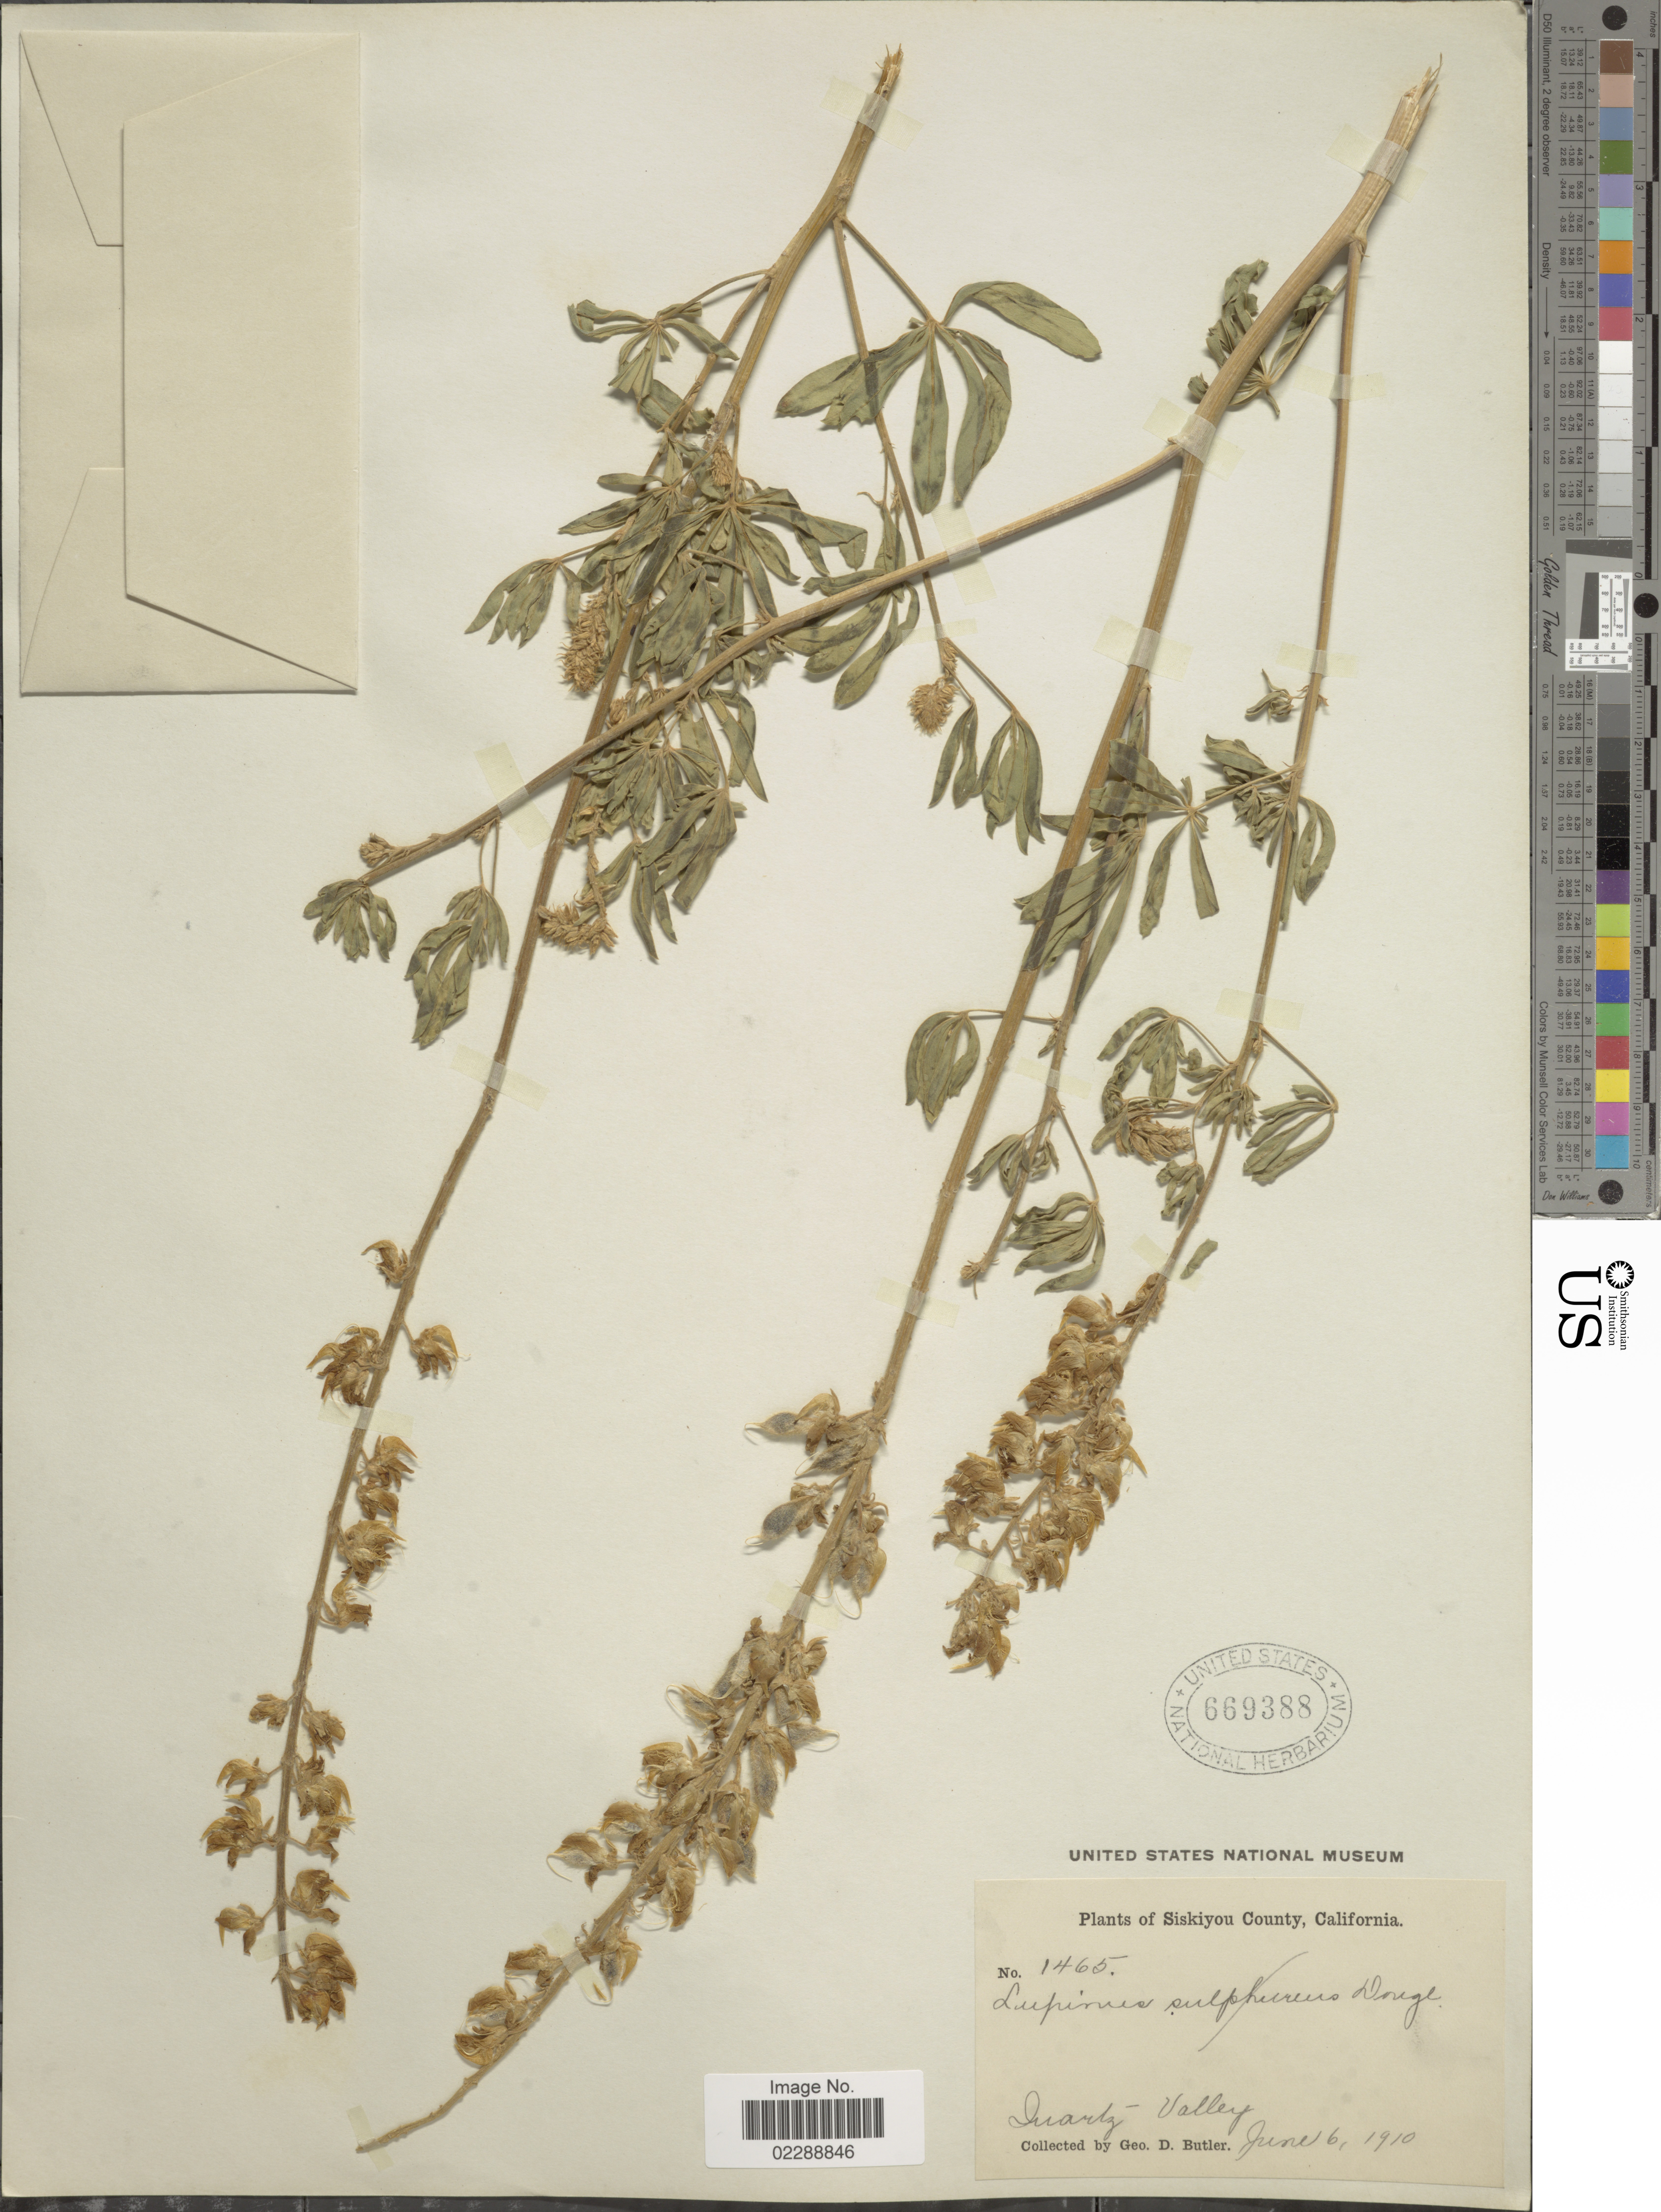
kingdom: Plantae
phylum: Tracheophyta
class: Magnoliopsida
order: Fabales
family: Fabaceae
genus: Lupinus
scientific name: Lupinus sp.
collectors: G. D. Butler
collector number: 1465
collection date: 1910-06-06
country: United States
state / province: California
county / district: Siskiyou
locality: Siskiyou County, California, Quartz Valley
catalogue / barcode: US 669388